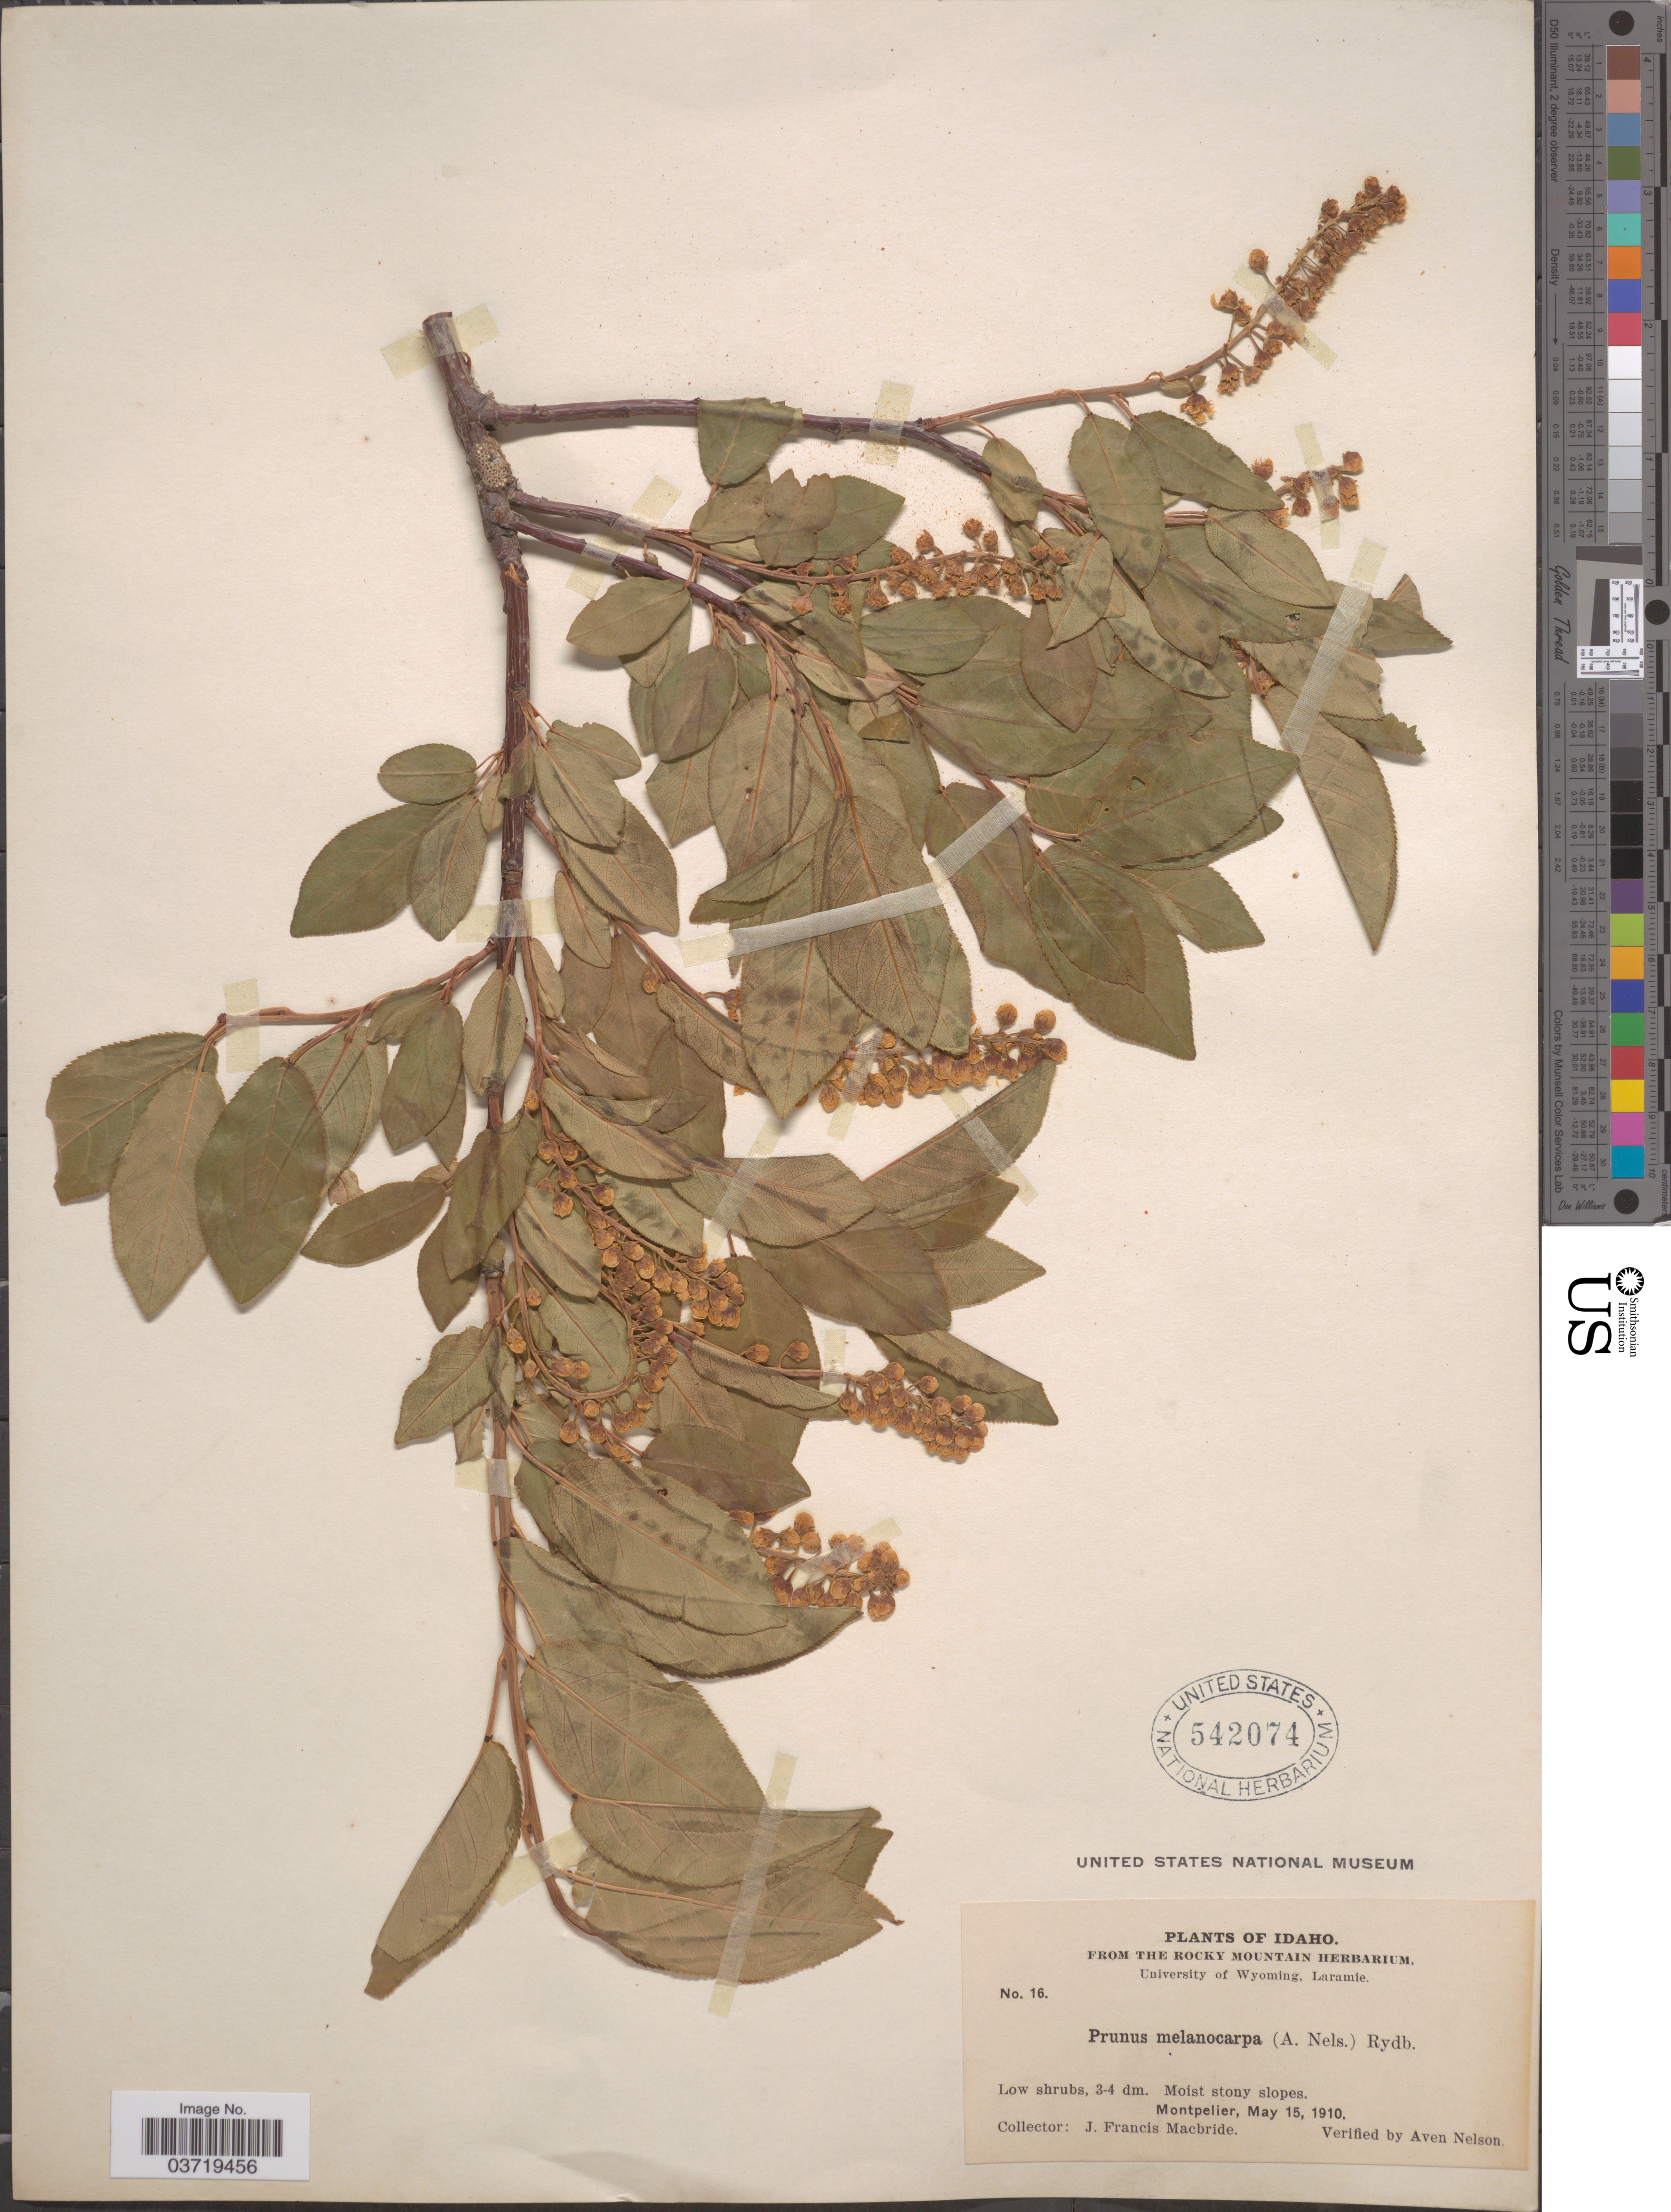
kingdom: Plantae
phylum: Tracheophyta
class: Magnoliopsida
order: Rosales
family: Rosaceae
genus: Prunus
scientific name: Prunus virginiana var. demissa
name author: (Nutt.) Torr.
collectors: J. F. Macbride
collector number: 16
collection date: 1910-05-15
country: United States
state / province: Idaho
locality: Montpelier.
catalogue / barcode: US 542074